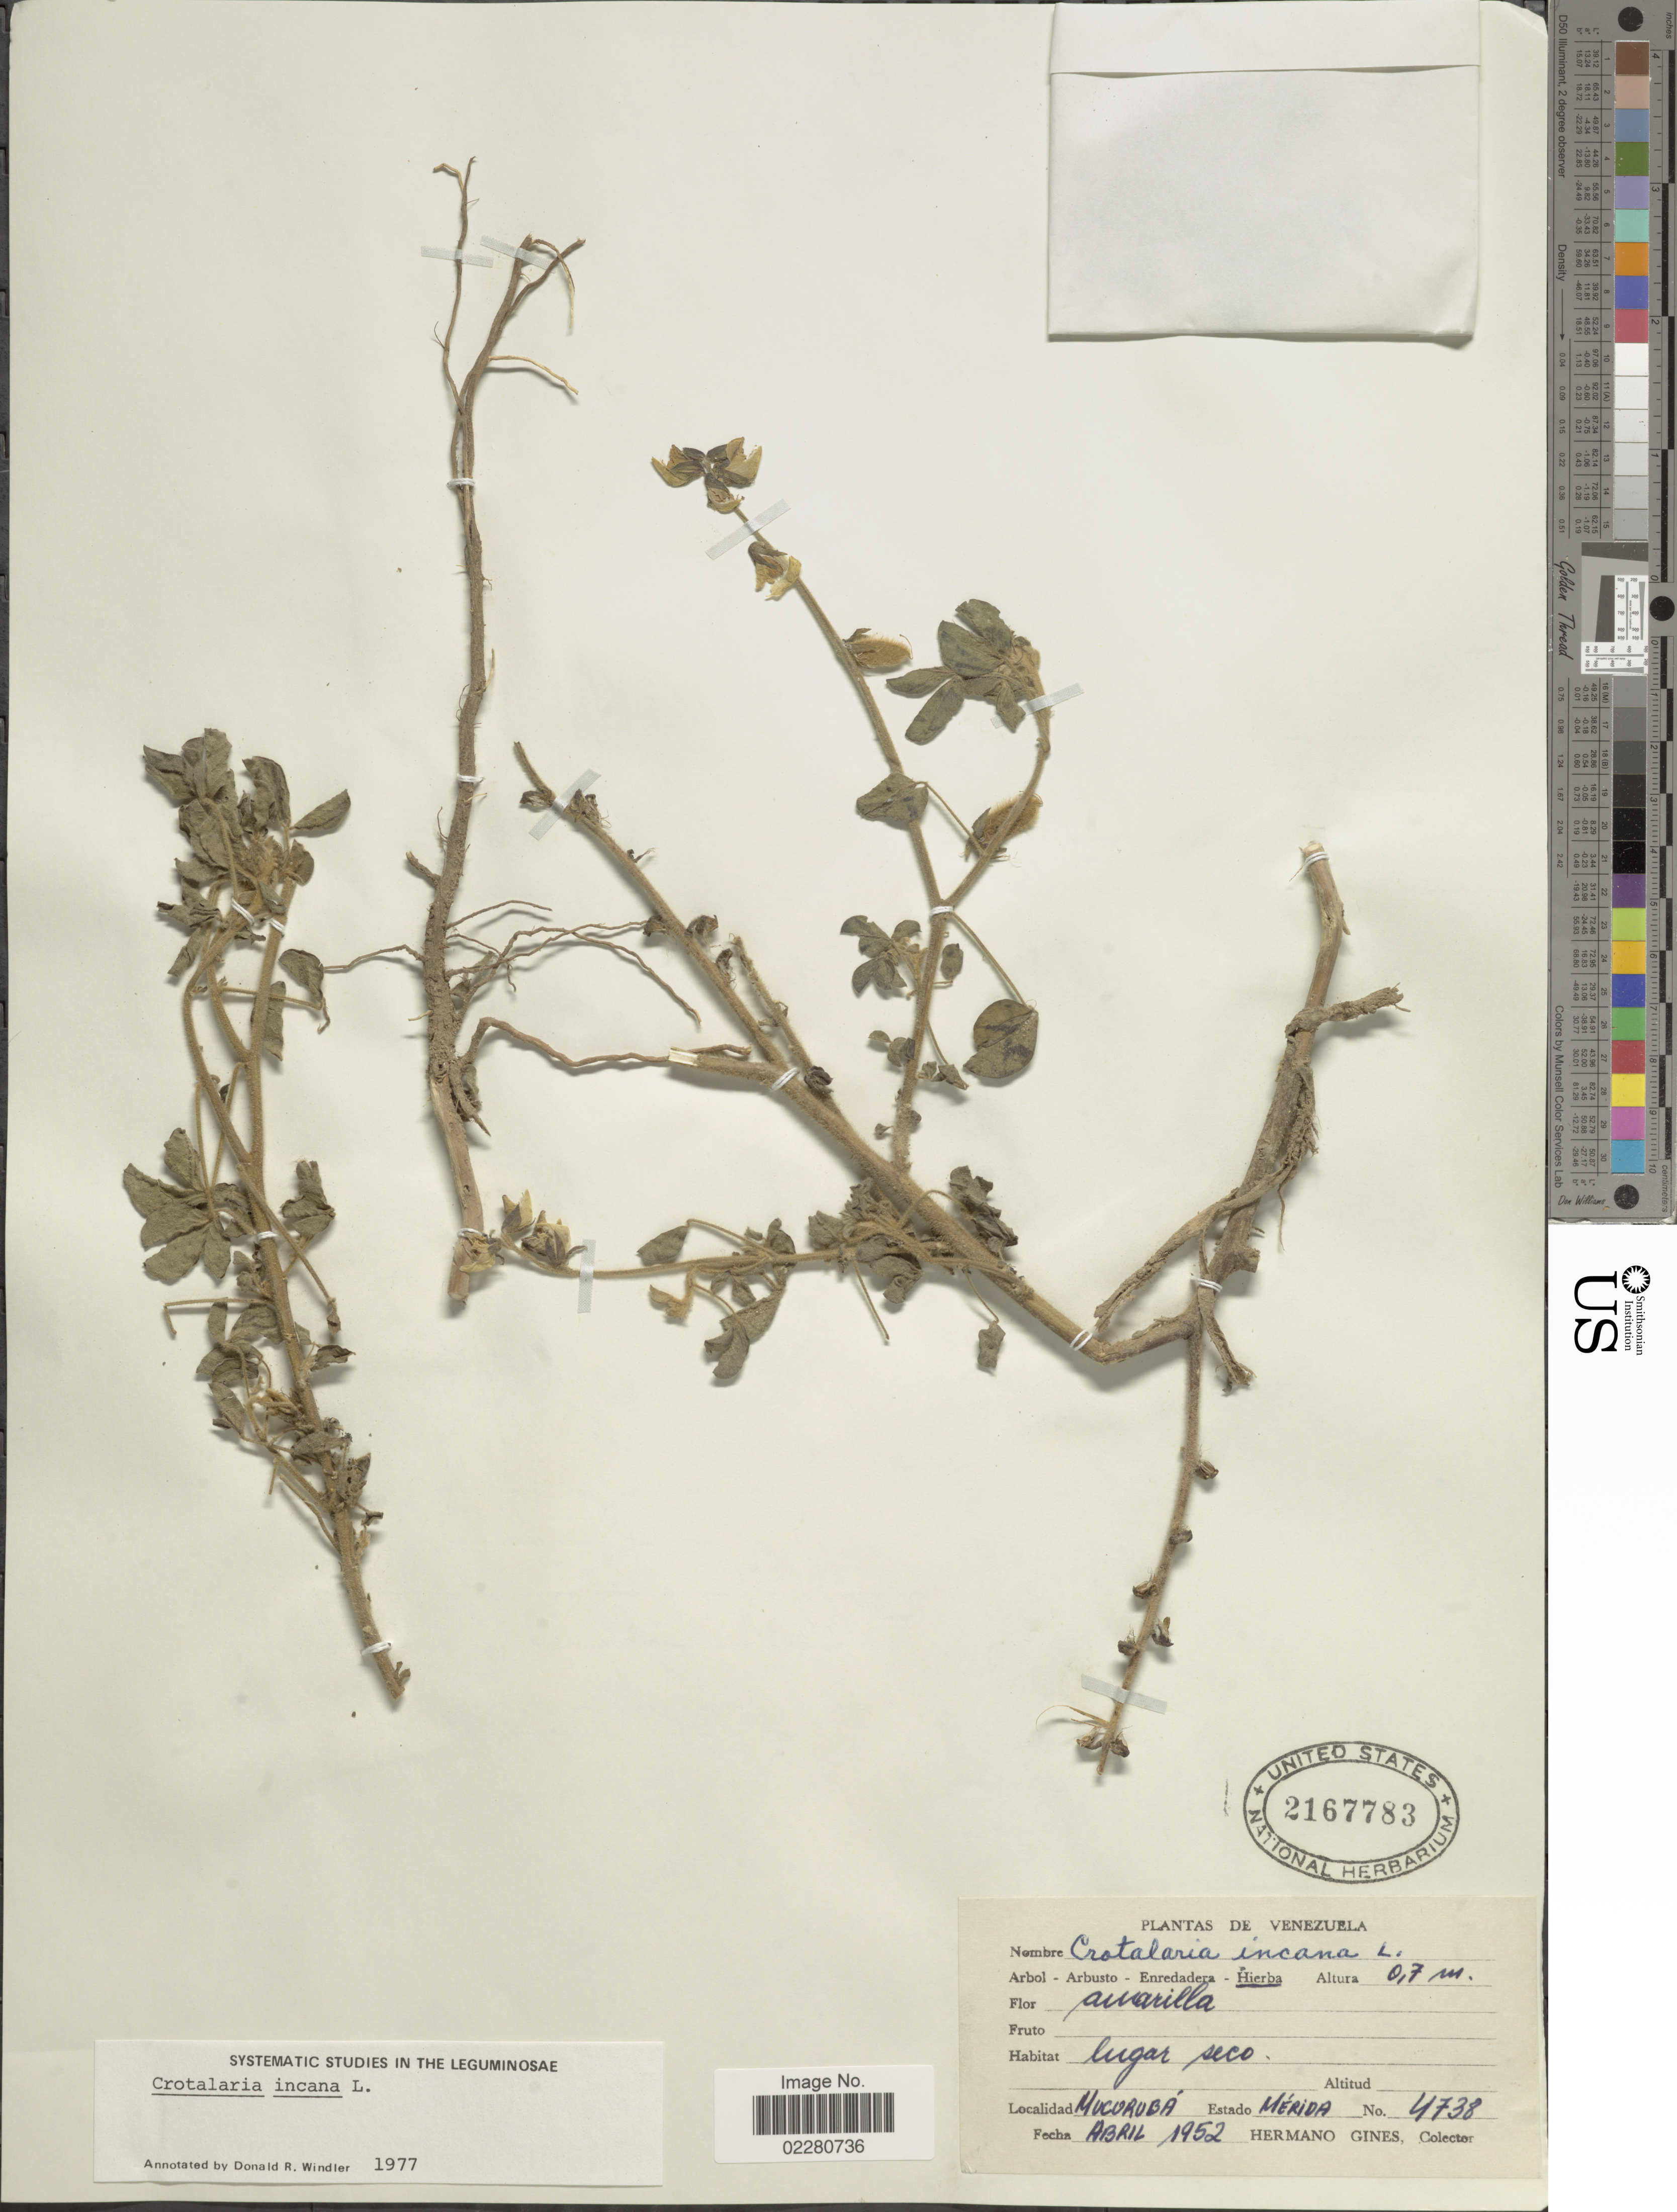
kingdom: Plantae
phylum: Tracheophyta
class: Magnoliopsida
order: Fabales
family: Fabaceae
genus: Crotalaria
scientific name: Crotalaria incana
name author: L.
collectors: Bro. Gines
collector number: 4738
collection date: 1952-04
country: Venezuela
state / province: Mérida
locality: Mucorobá. Estado Mérida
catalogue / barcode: US 2167783